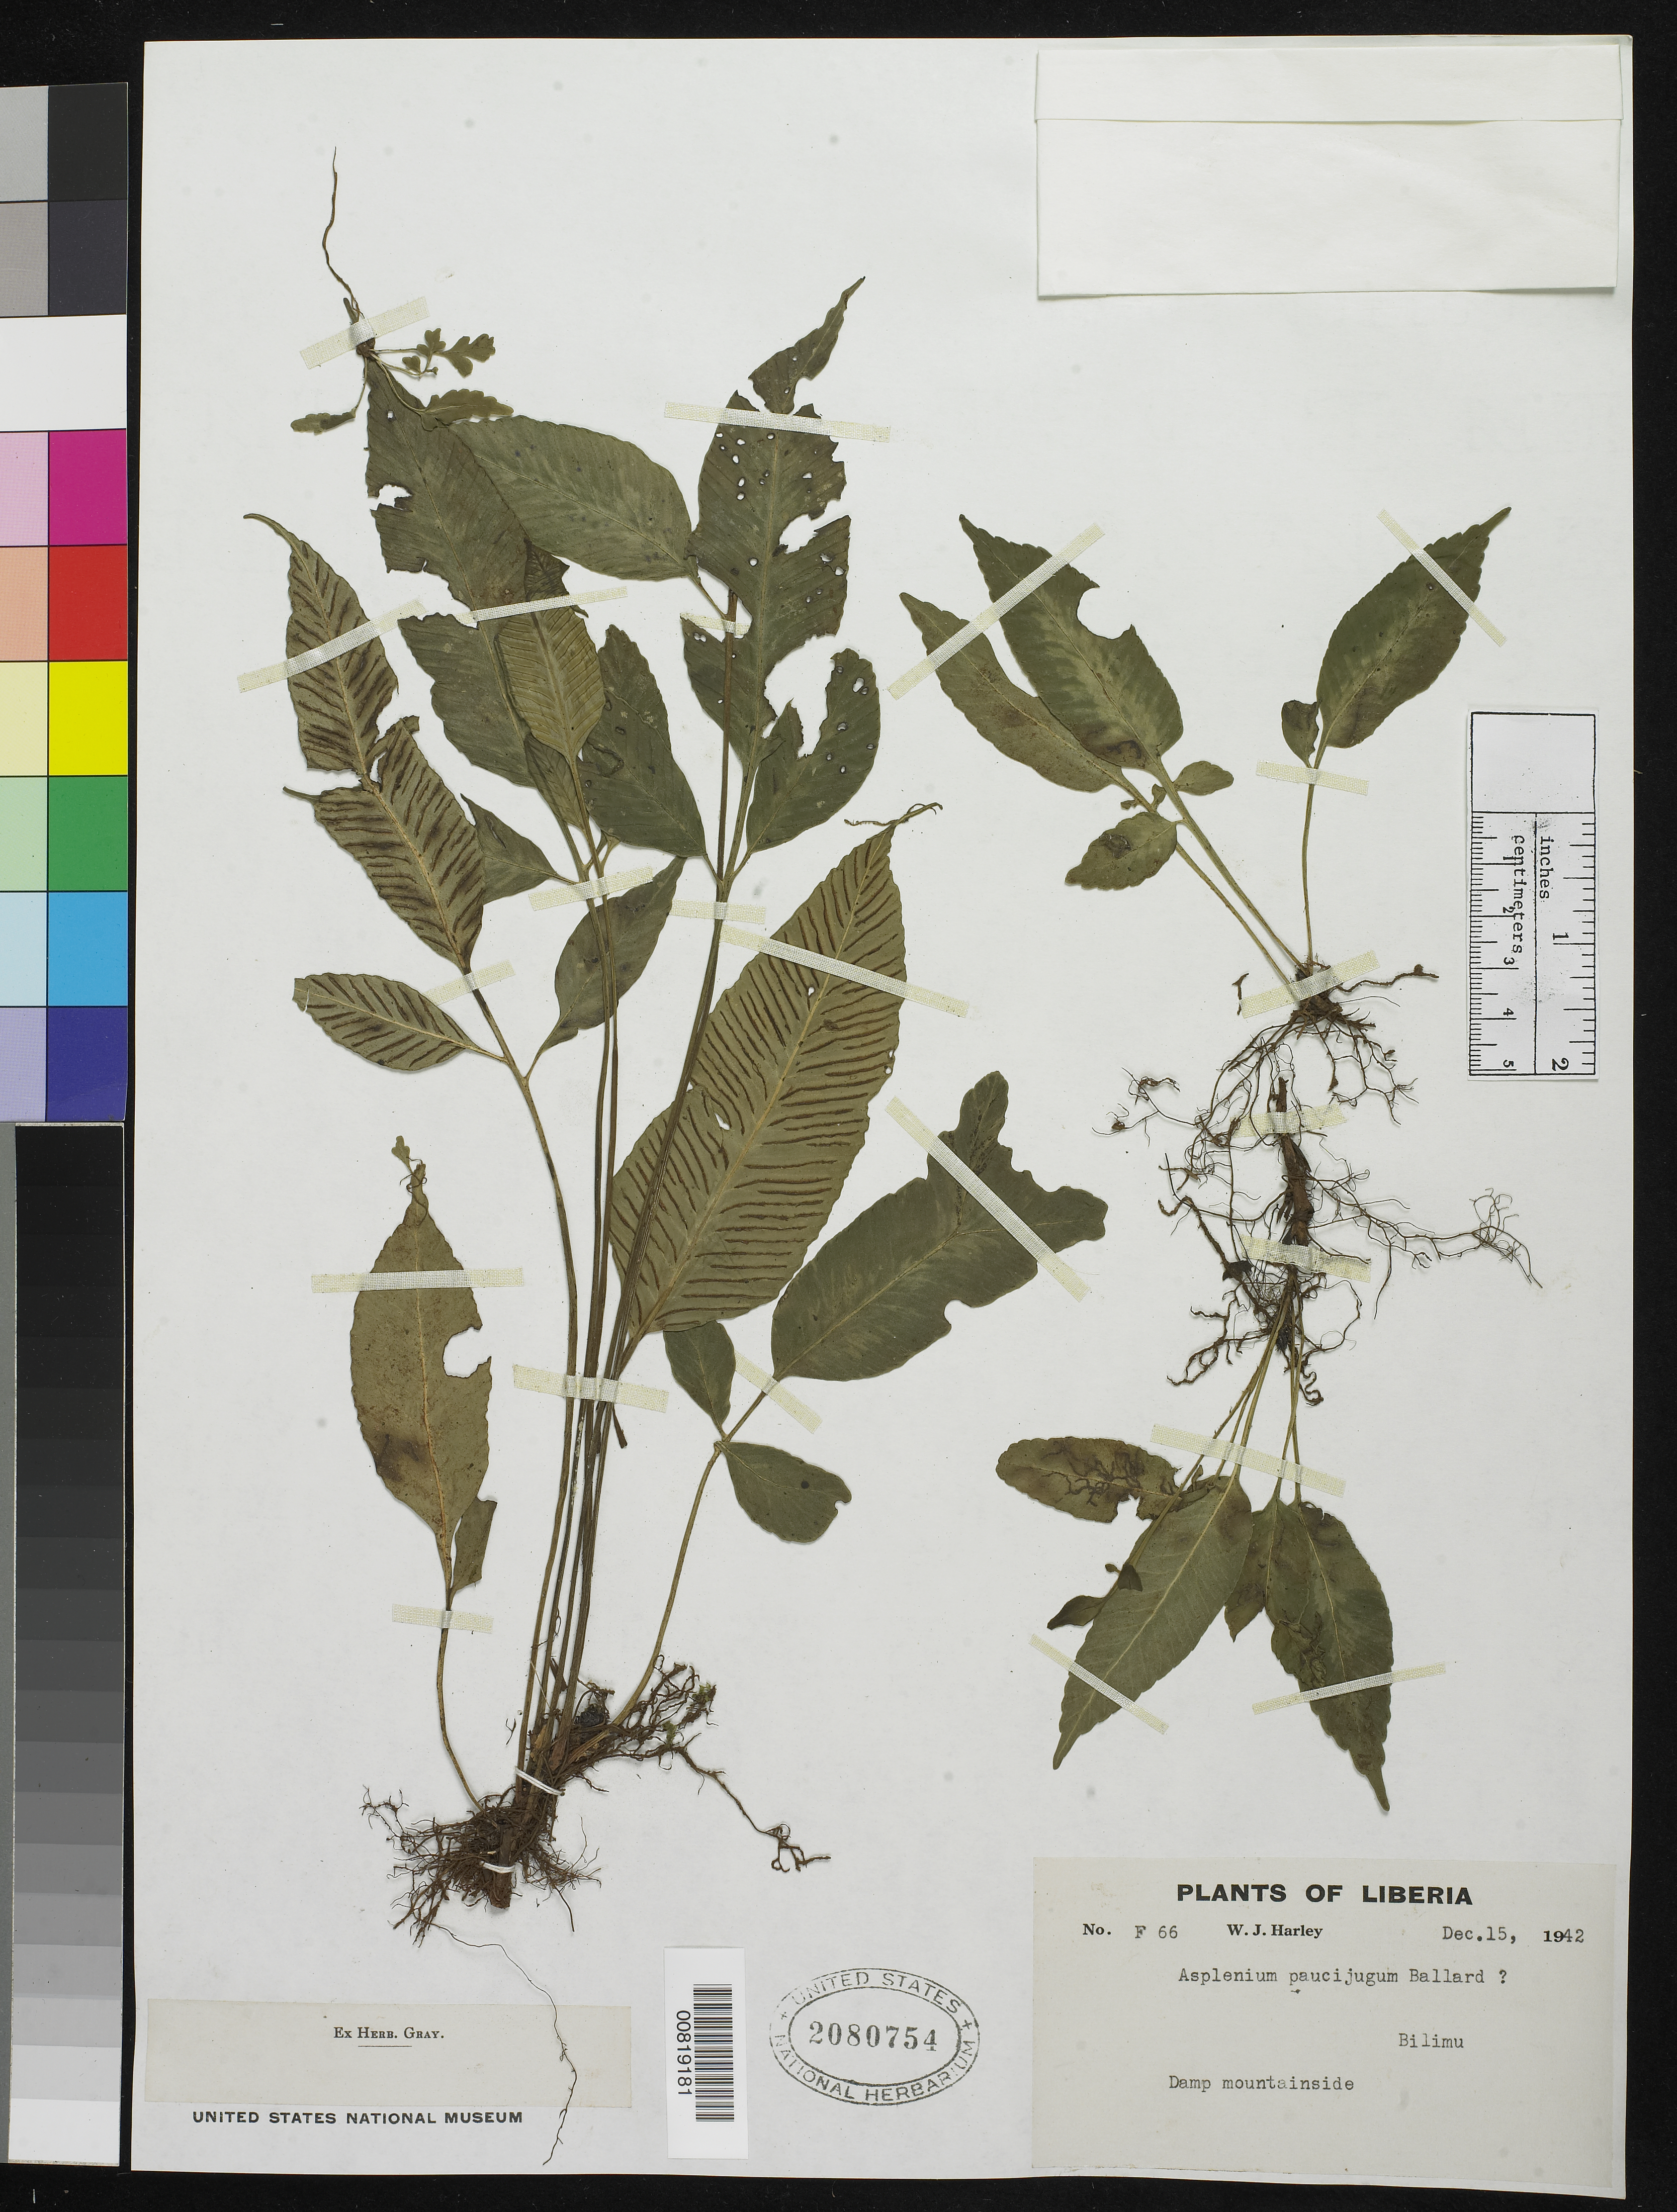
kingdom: Plantae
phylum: Tracheophyta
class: Polypodiopsida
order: Polypodiales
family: Aspleniaceae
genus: Asplenium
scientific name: Asplenium paucijugum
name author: Ballard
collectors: W. Harley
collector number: f 66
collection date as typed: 15 Dec 1942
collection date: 1942-12-15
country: Liberia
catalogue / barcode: US 2080754